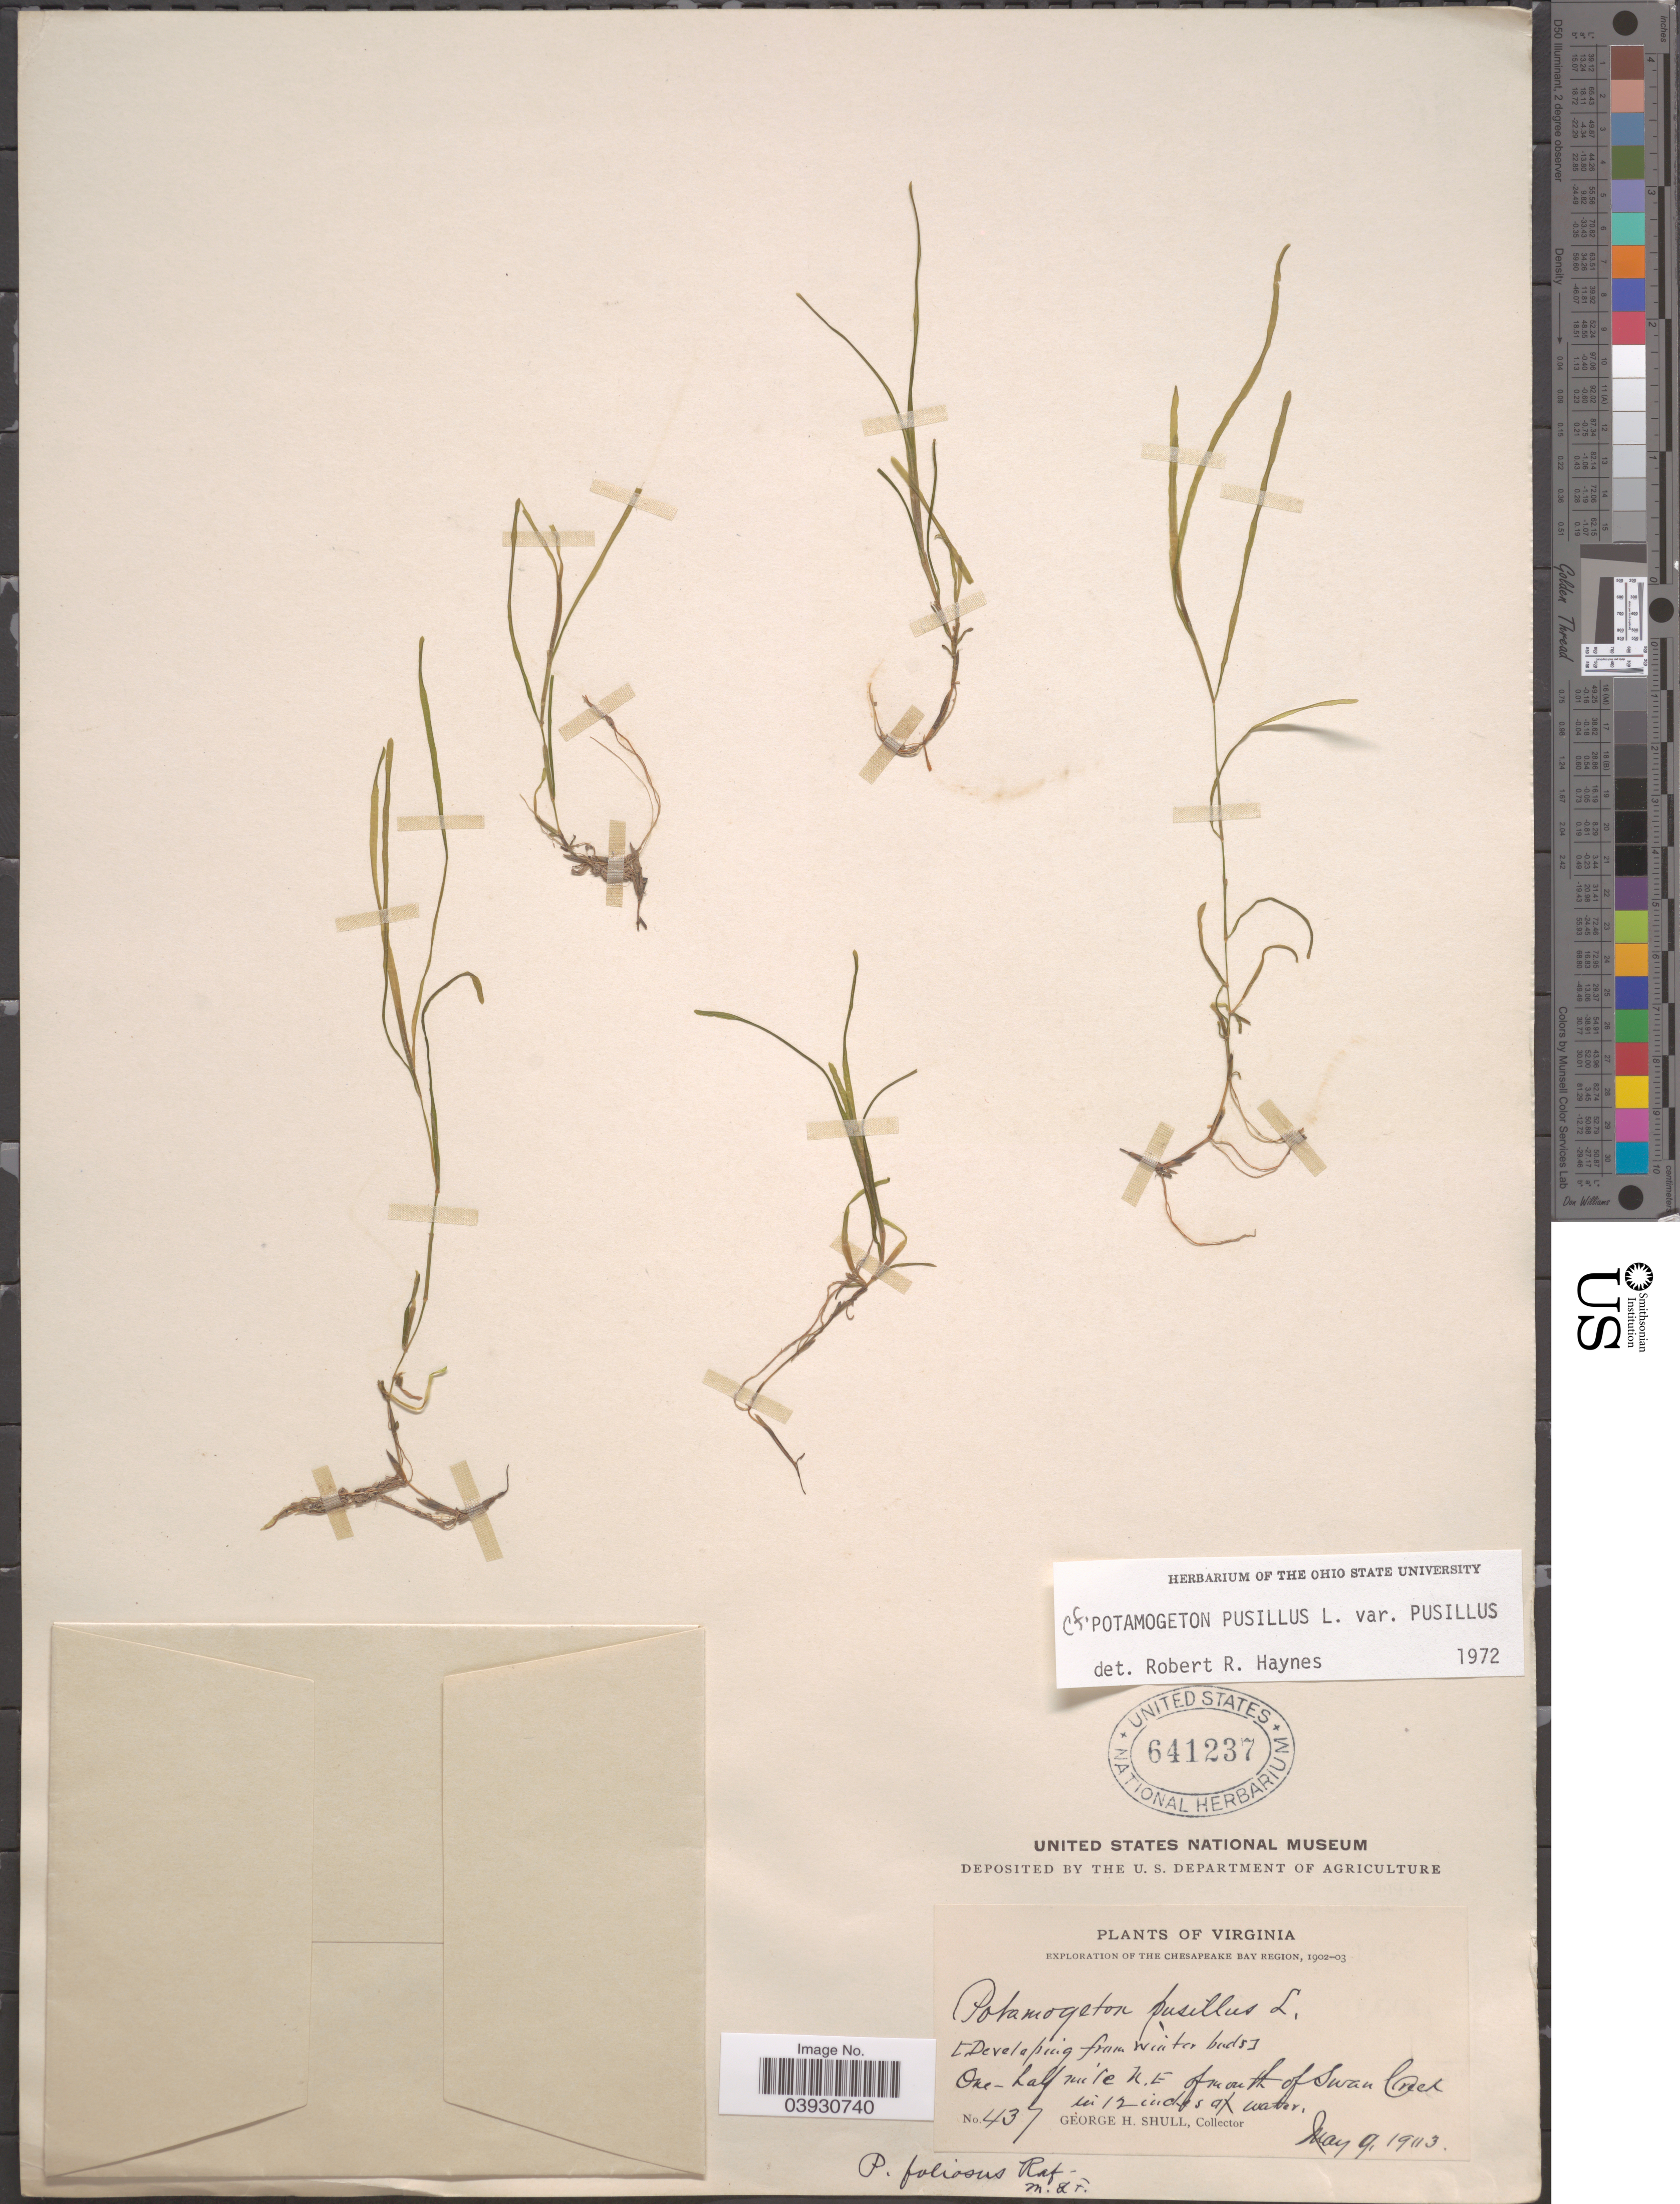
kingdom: Plantae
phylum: Tracheophyta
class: Liliopsida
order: Alismatales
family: Potamogetonaceae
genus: Potamogeton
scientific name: Potamogeton pusillus var. pusillus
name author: L.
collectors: G. H. Shull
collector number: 437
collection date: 1903-05-09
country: United States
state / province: Virginia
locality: The Chesapeake Bay Region. One-half mile N.E of mouth of Swan Creek.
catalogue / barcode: US 641237